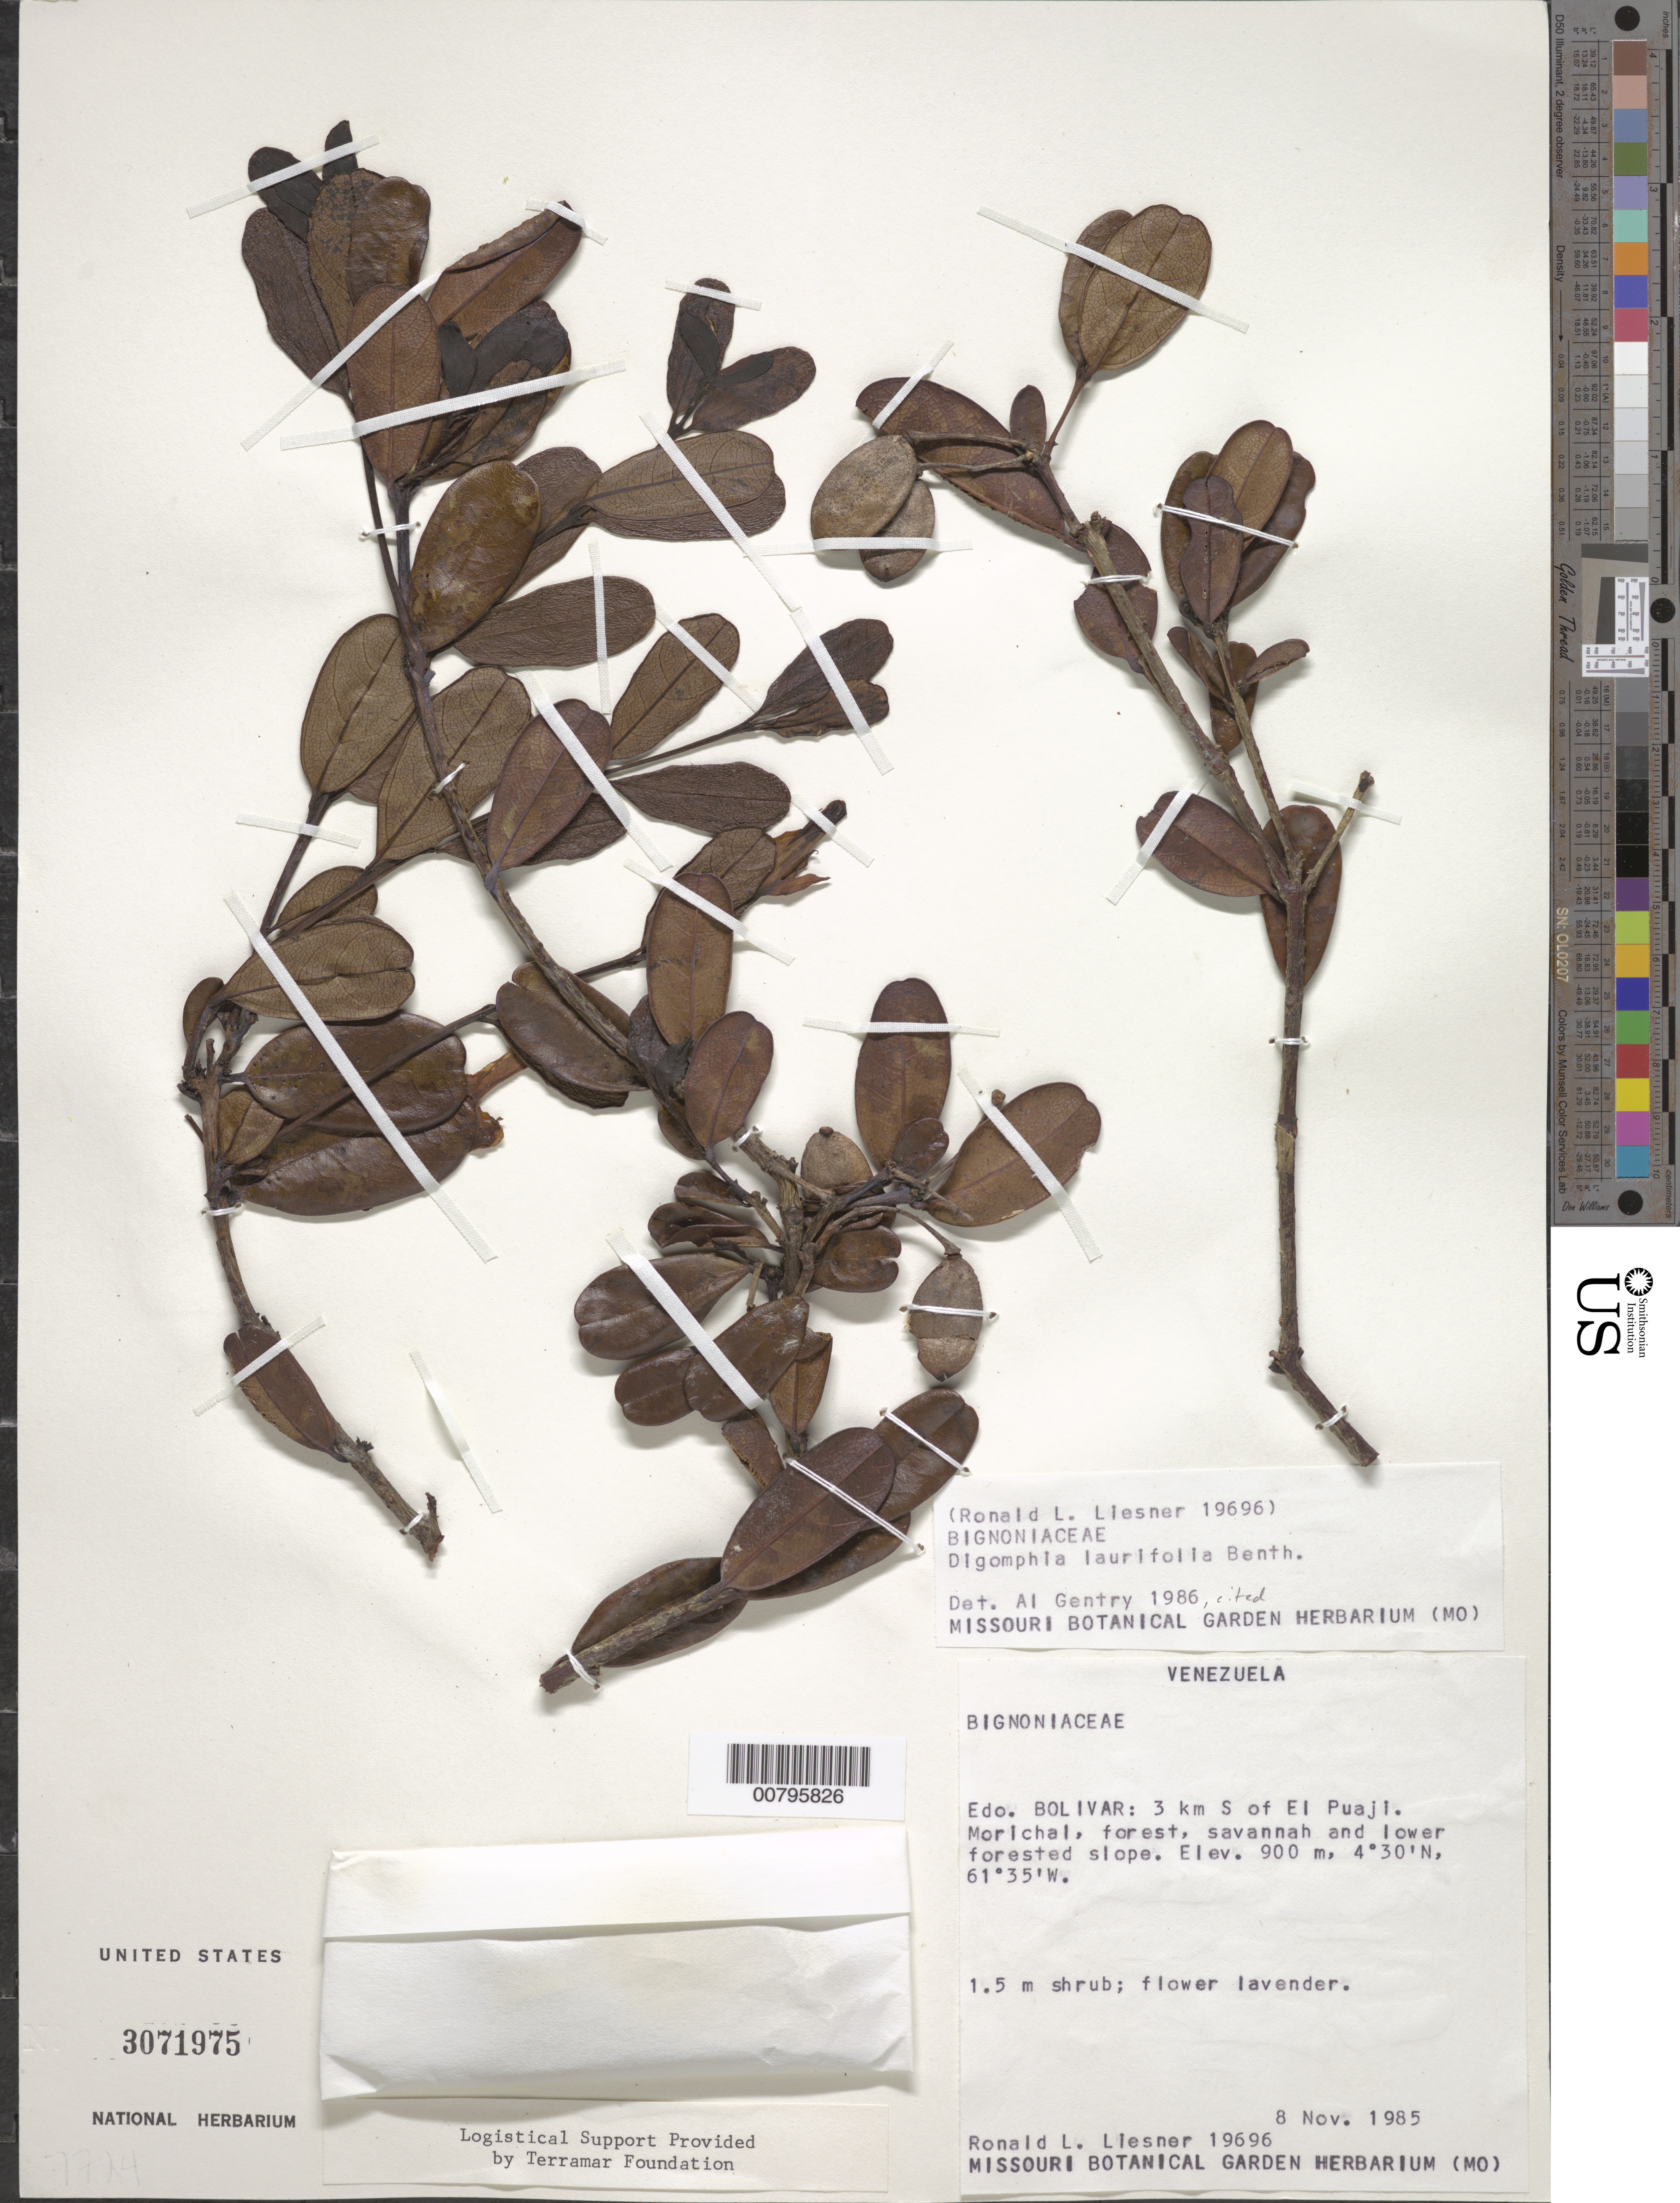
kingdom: Plantae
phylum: Tracheophyta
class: Magnoliopsida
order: Lamiales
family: Bignoniaceae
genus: Digomphia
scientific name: Digomphia laurifolia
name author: Benth.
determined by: Gentry, A. H.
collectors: R. L. Liesner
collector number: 19696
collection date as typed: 8-Nov-85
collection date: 1985-11-08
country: Venezuela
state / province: Bolívar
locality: El Pauji, 3 km S of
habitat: Morichal, forest, savanna and lower forested slope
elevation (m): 900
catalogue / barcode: US 3071975